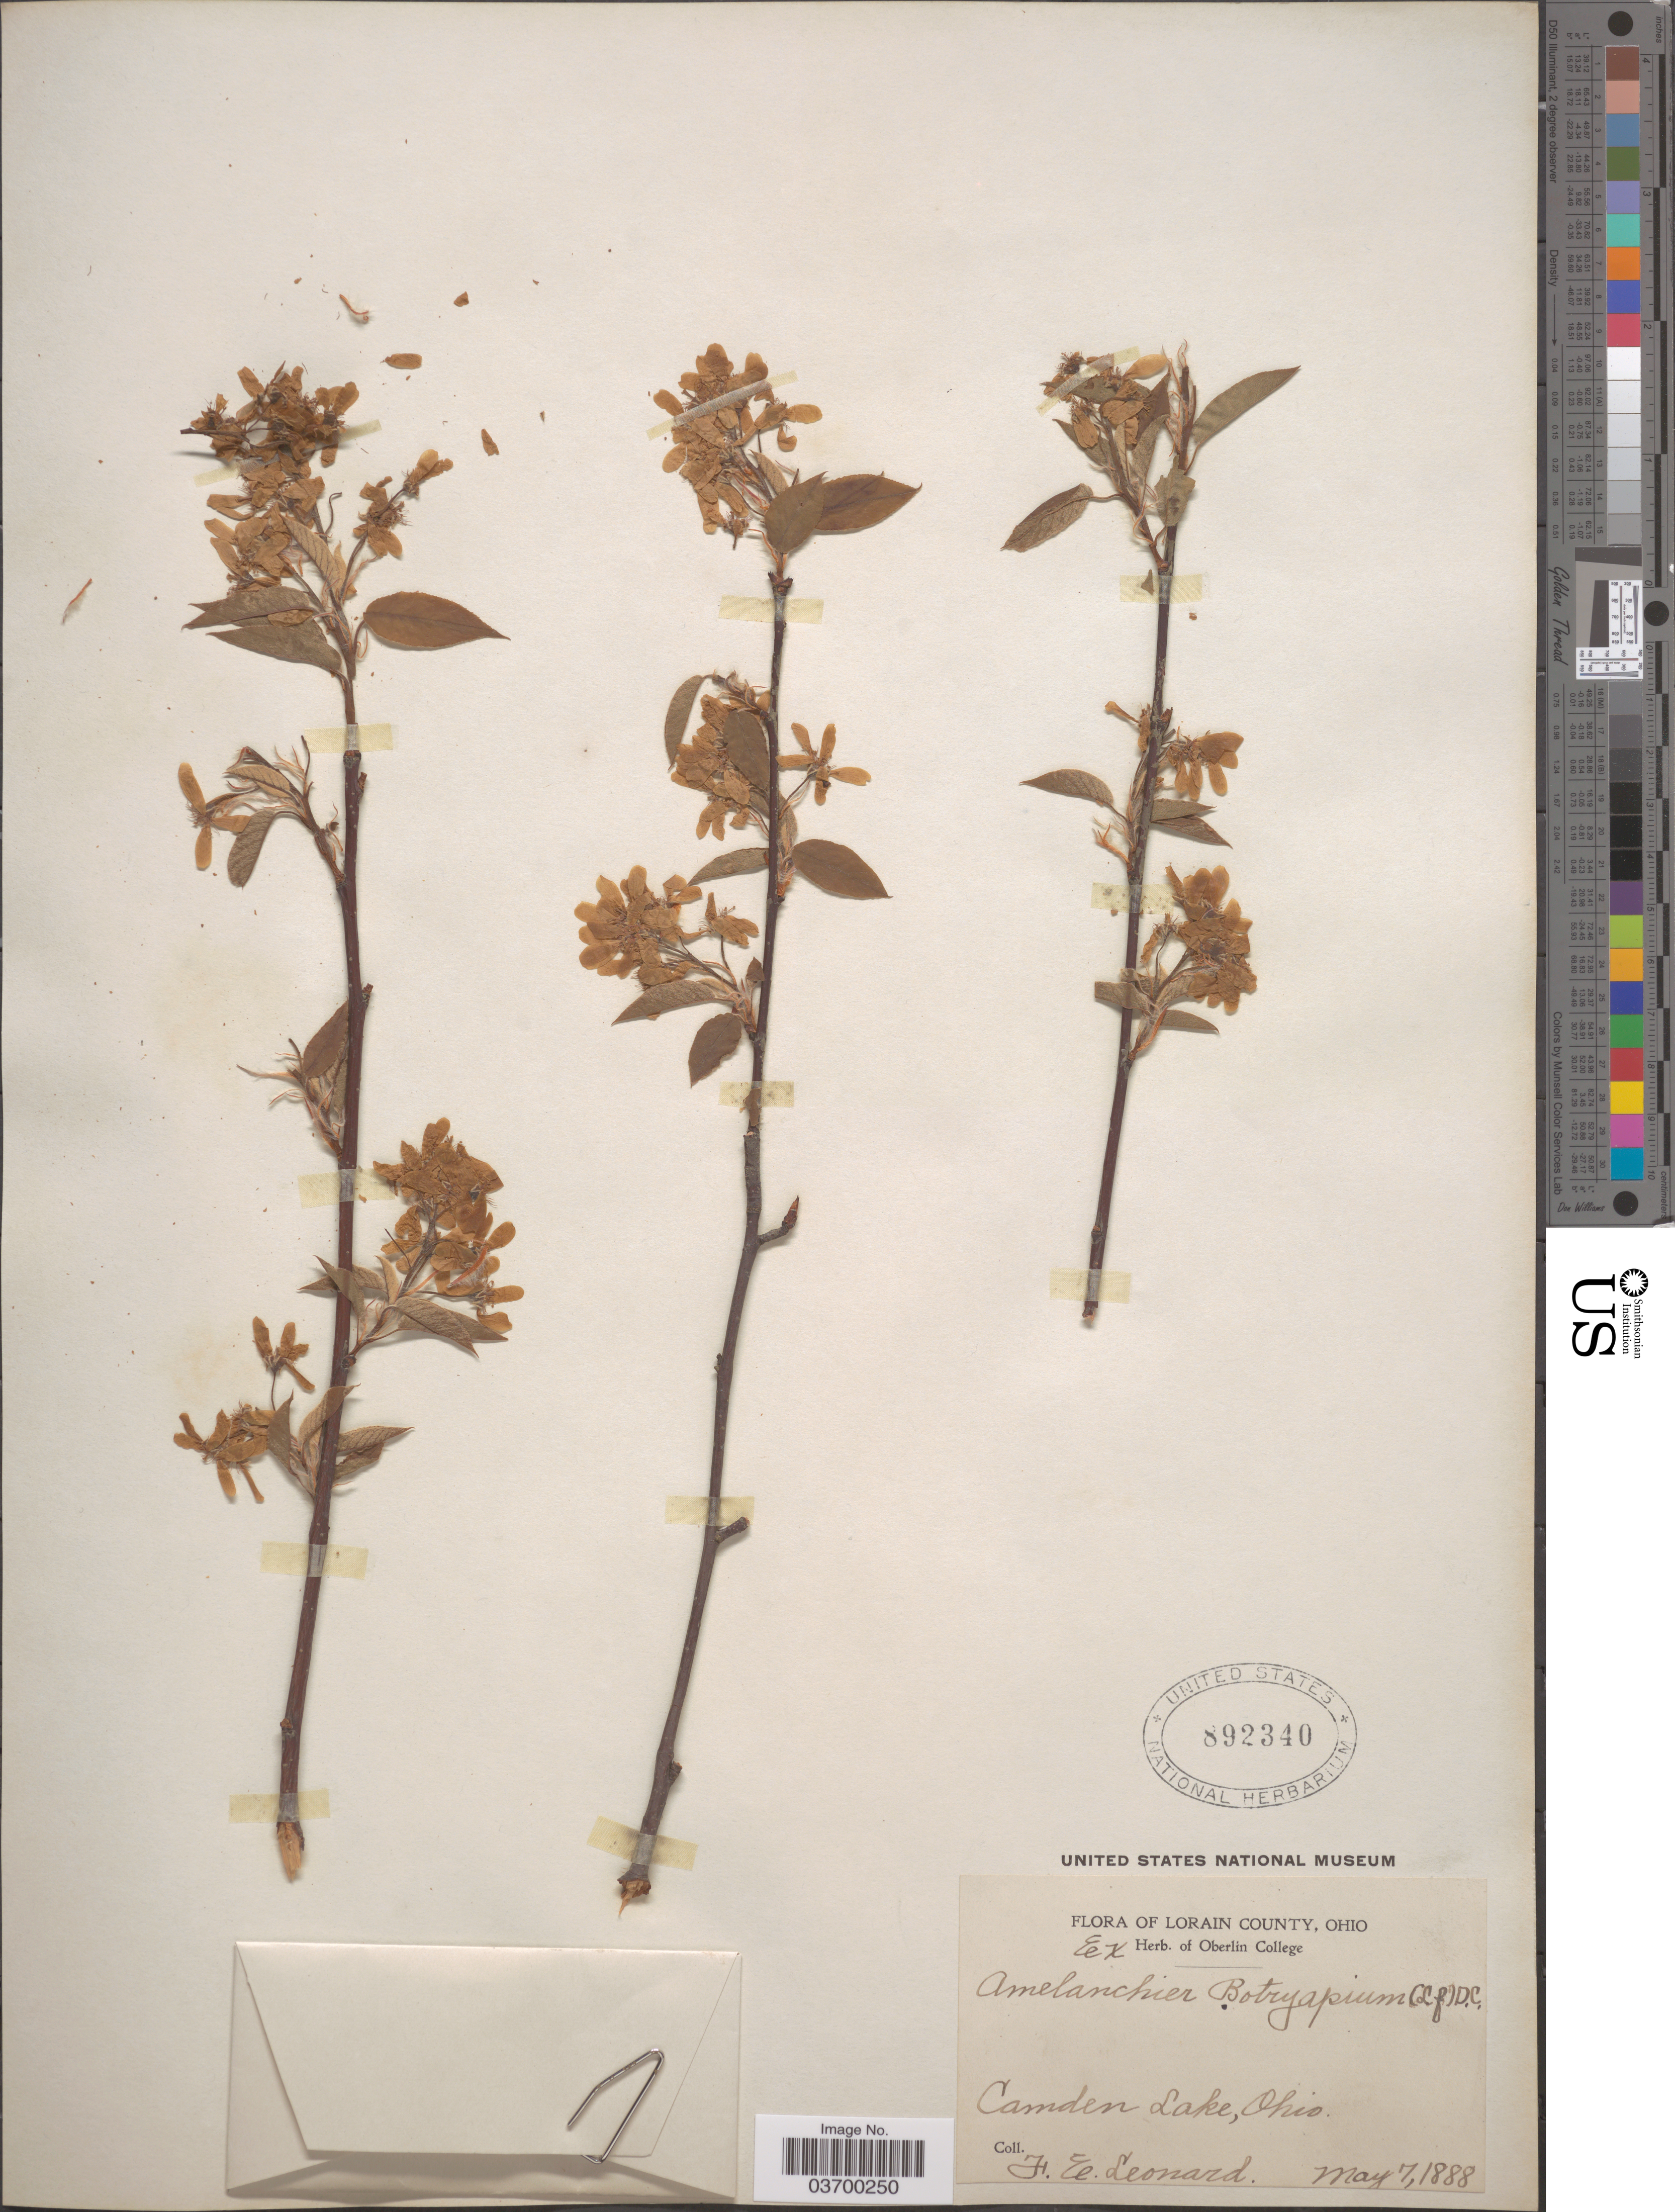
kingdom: Plantae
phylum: Tracheophyta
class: Magnoliopsida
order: Rosales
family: Rosaceae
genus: Amelanchier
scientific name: Amelanchier botryapium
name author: DC.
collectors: F. Leonard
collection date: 1888-05-07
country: United States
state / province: Ohio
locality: Lorain County. Camden Lake.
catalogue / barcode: US 892340